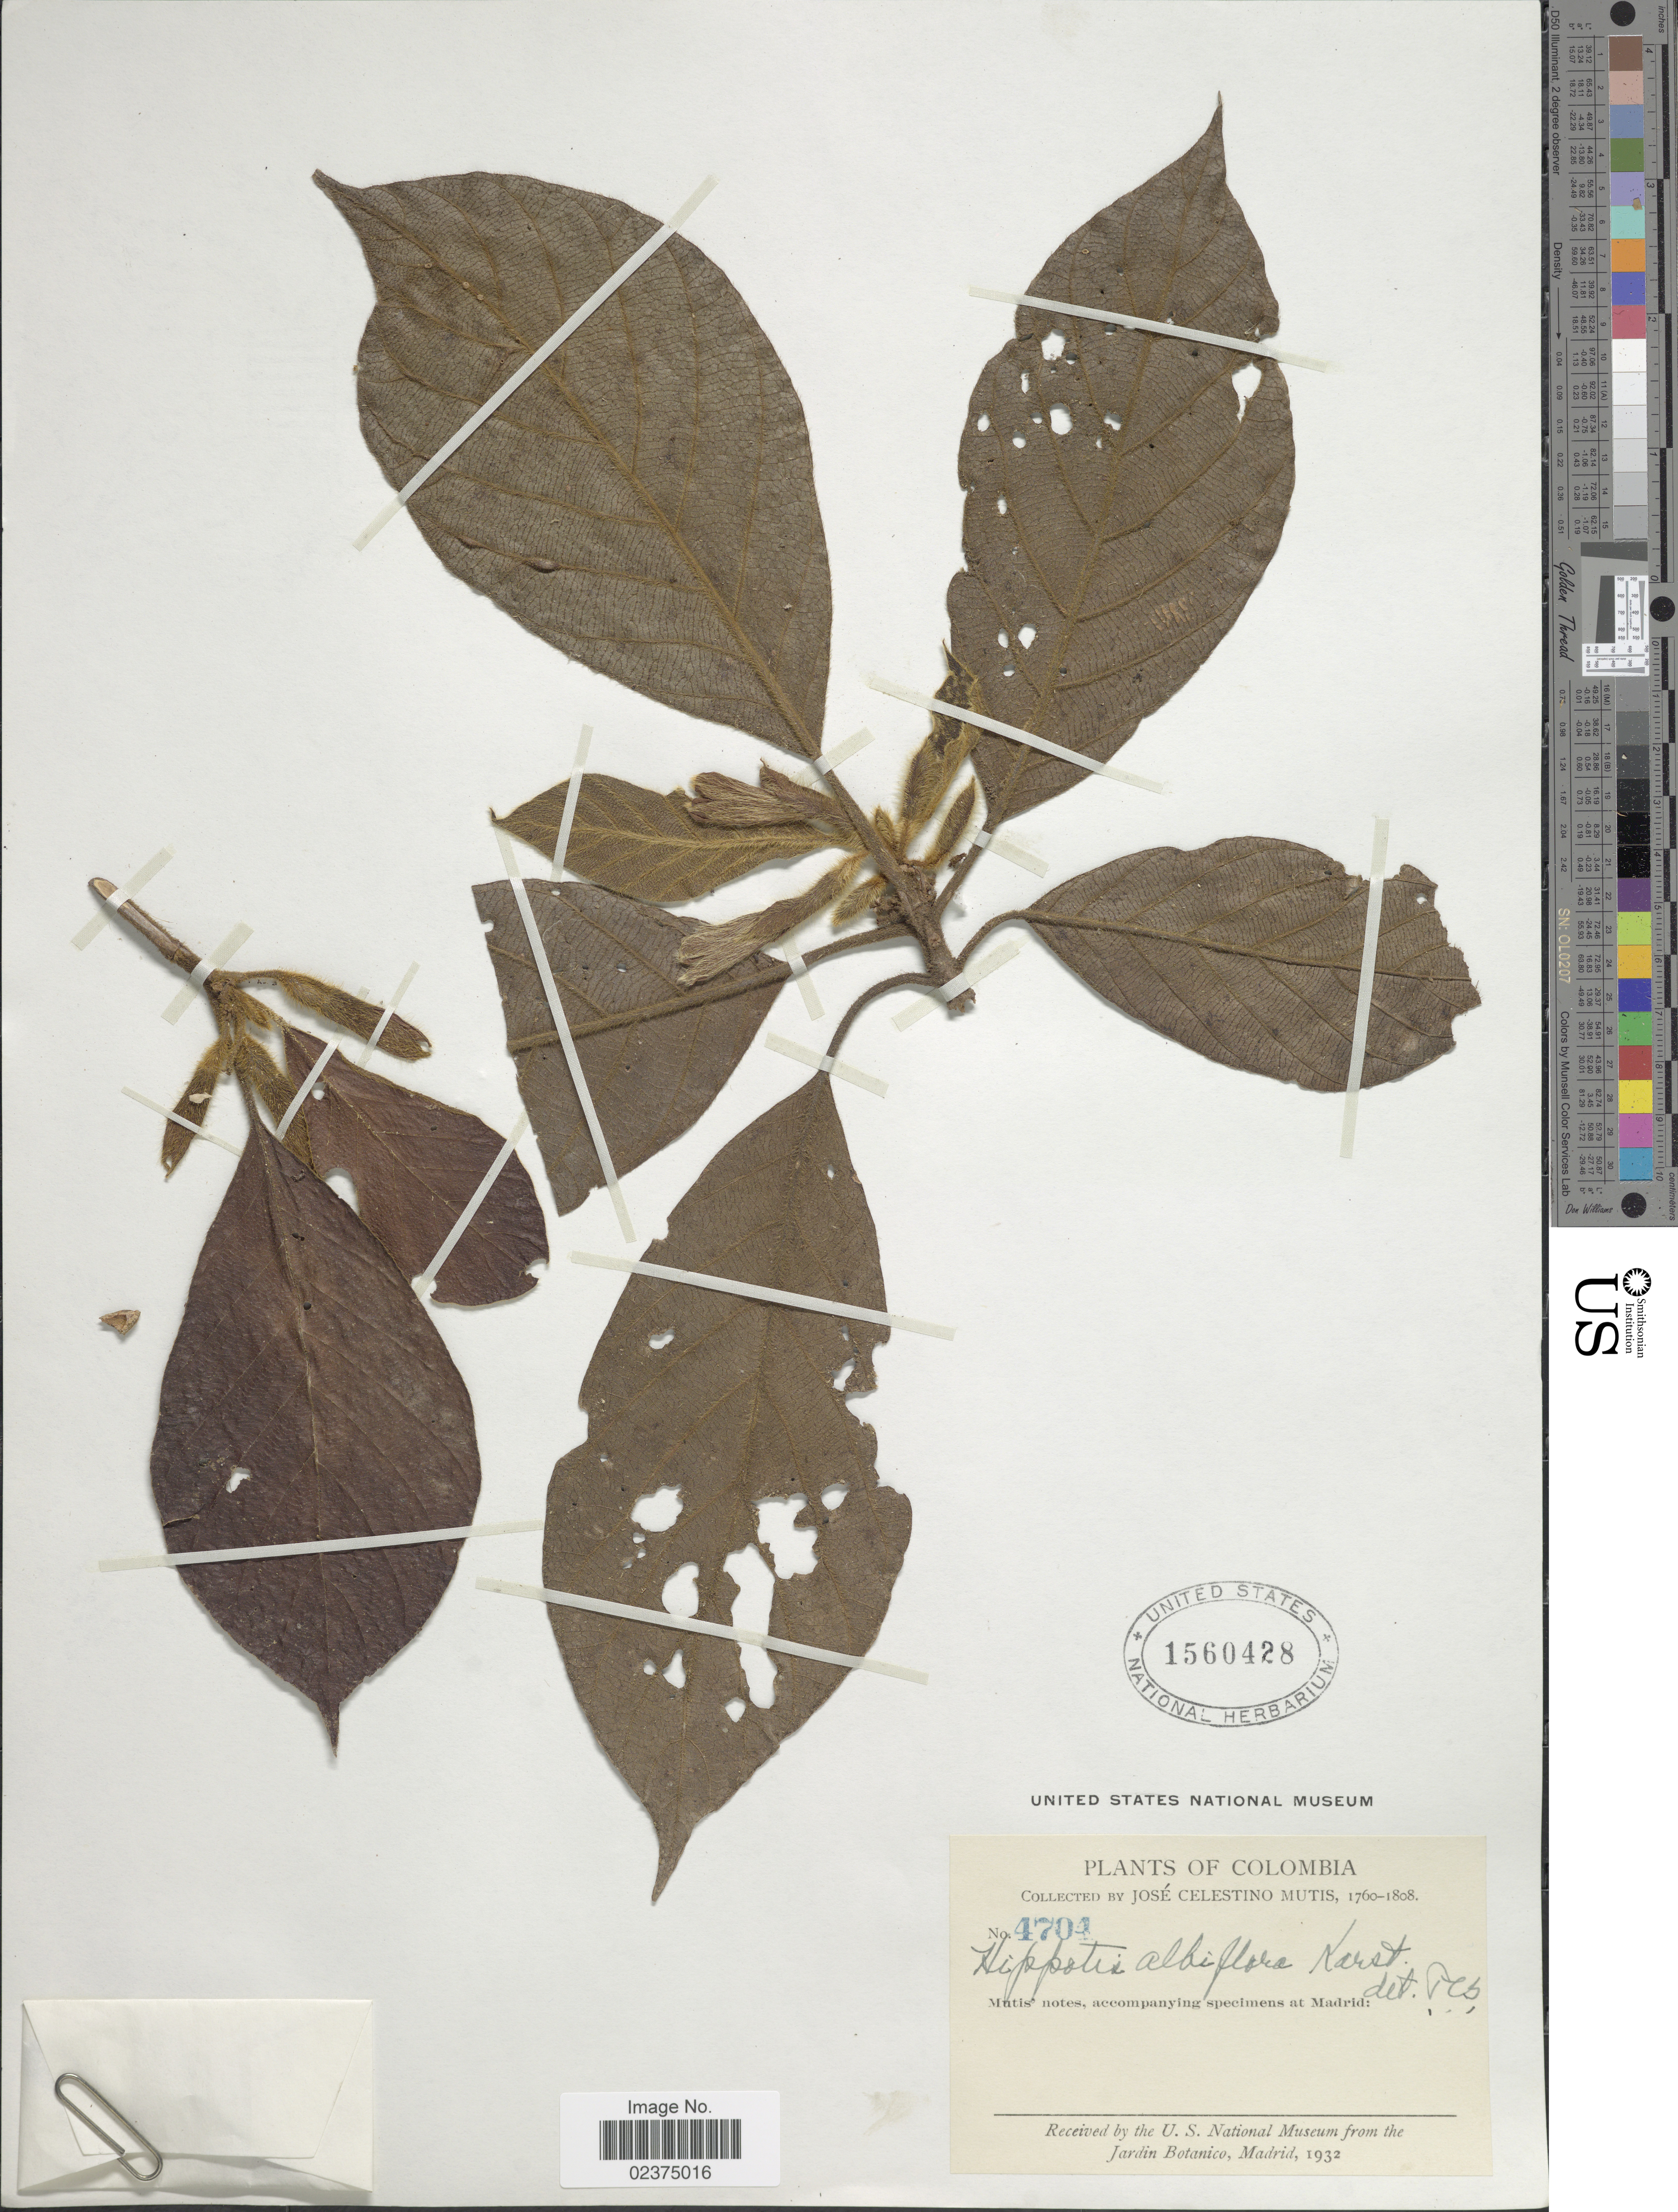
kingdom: Plantae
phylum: Tracheophyta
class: Magnoliopsida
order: Gentianales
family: Rubiaceae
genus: Hippotis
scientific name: Hippotis albiflora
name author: H. Karst.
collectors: J. C. B. Mutis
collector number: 4704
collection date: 1760/1808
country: Colombia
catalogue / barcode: US 1560428